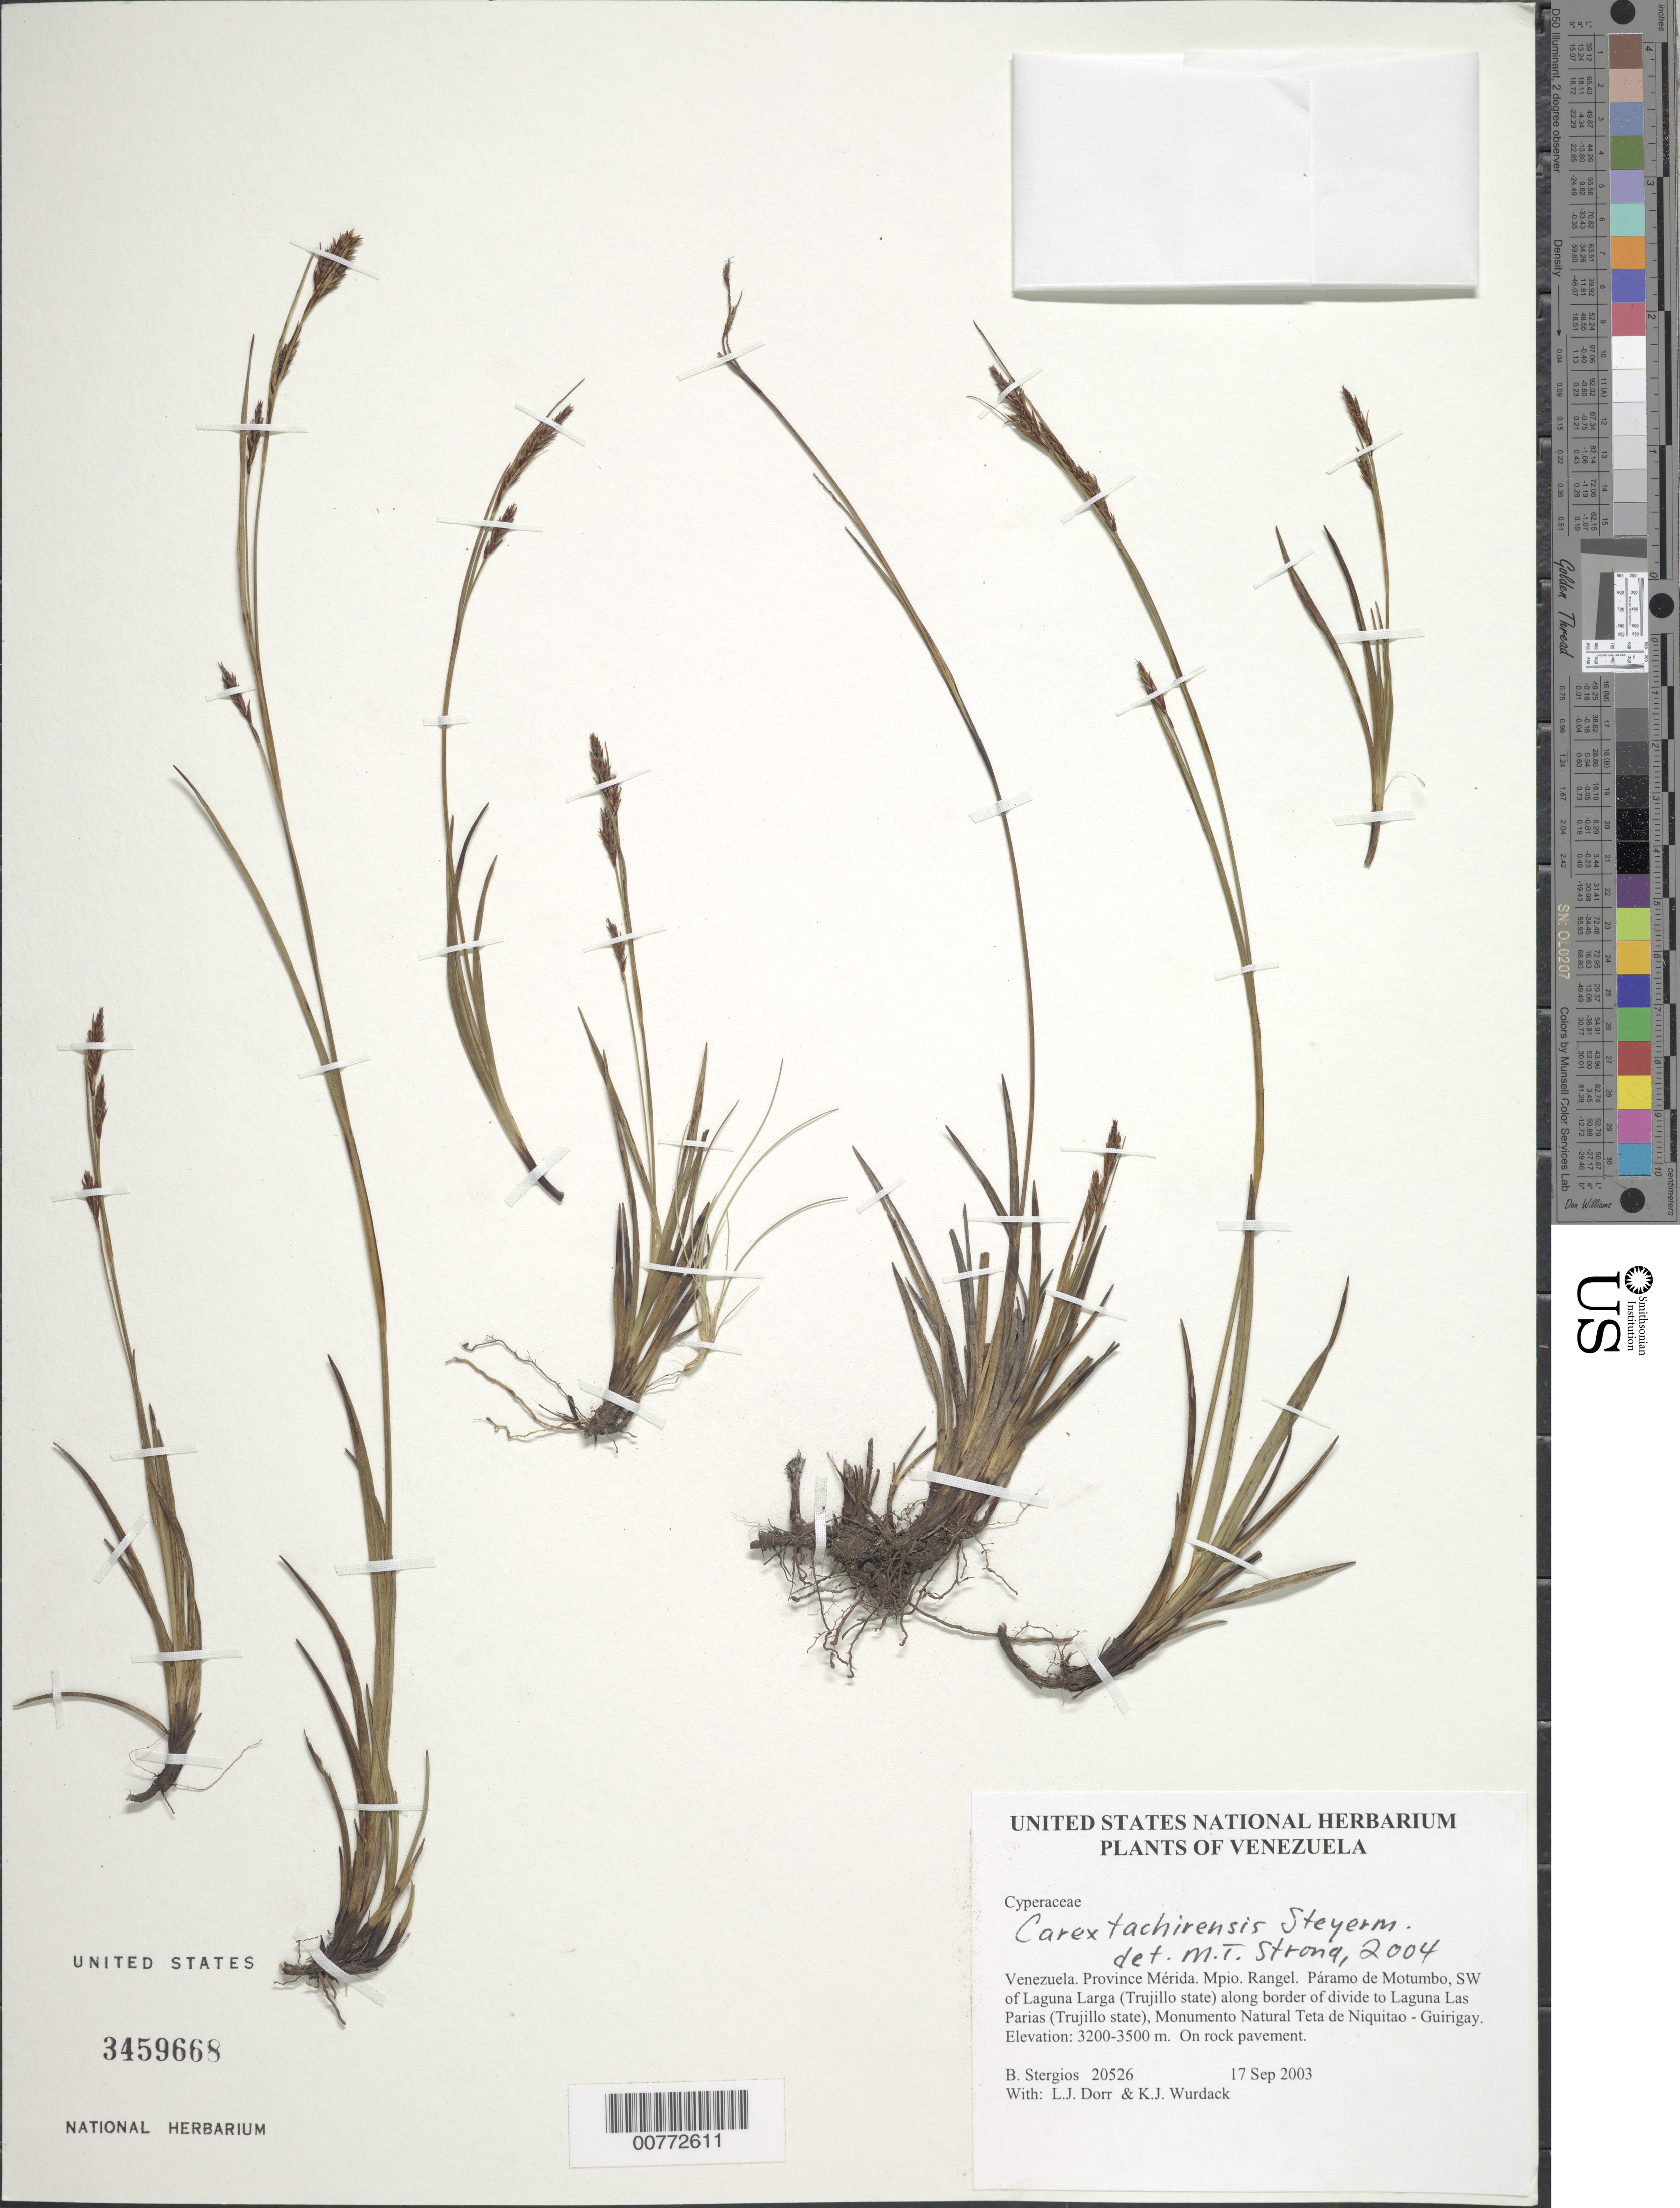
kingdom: Plantae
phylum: Tracheophyta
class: Liliopsida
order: Poales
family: Cyperaceae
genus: Carex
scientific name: Carex tachirensis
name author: Steyerm.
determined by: Strong, Mark T., (BOT), Smithsonian Institution - National Museum of Natural History (UNITED STATES)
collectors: B. G. Stergios, L. J. Dorr & K. Wurdack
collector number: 20526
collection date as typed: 17 Sep 2003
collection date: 2003-09-17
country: Venezuela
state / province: Mérida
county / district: Rangel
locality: Páramo de Motumbo, NW of Laguna Larga (Trujillo state), Monumento Natural Teta de Niquitao - Guirigay.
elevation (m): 3200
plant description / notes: CTES, K, MICH, PORT, US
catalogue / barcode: US 3459668